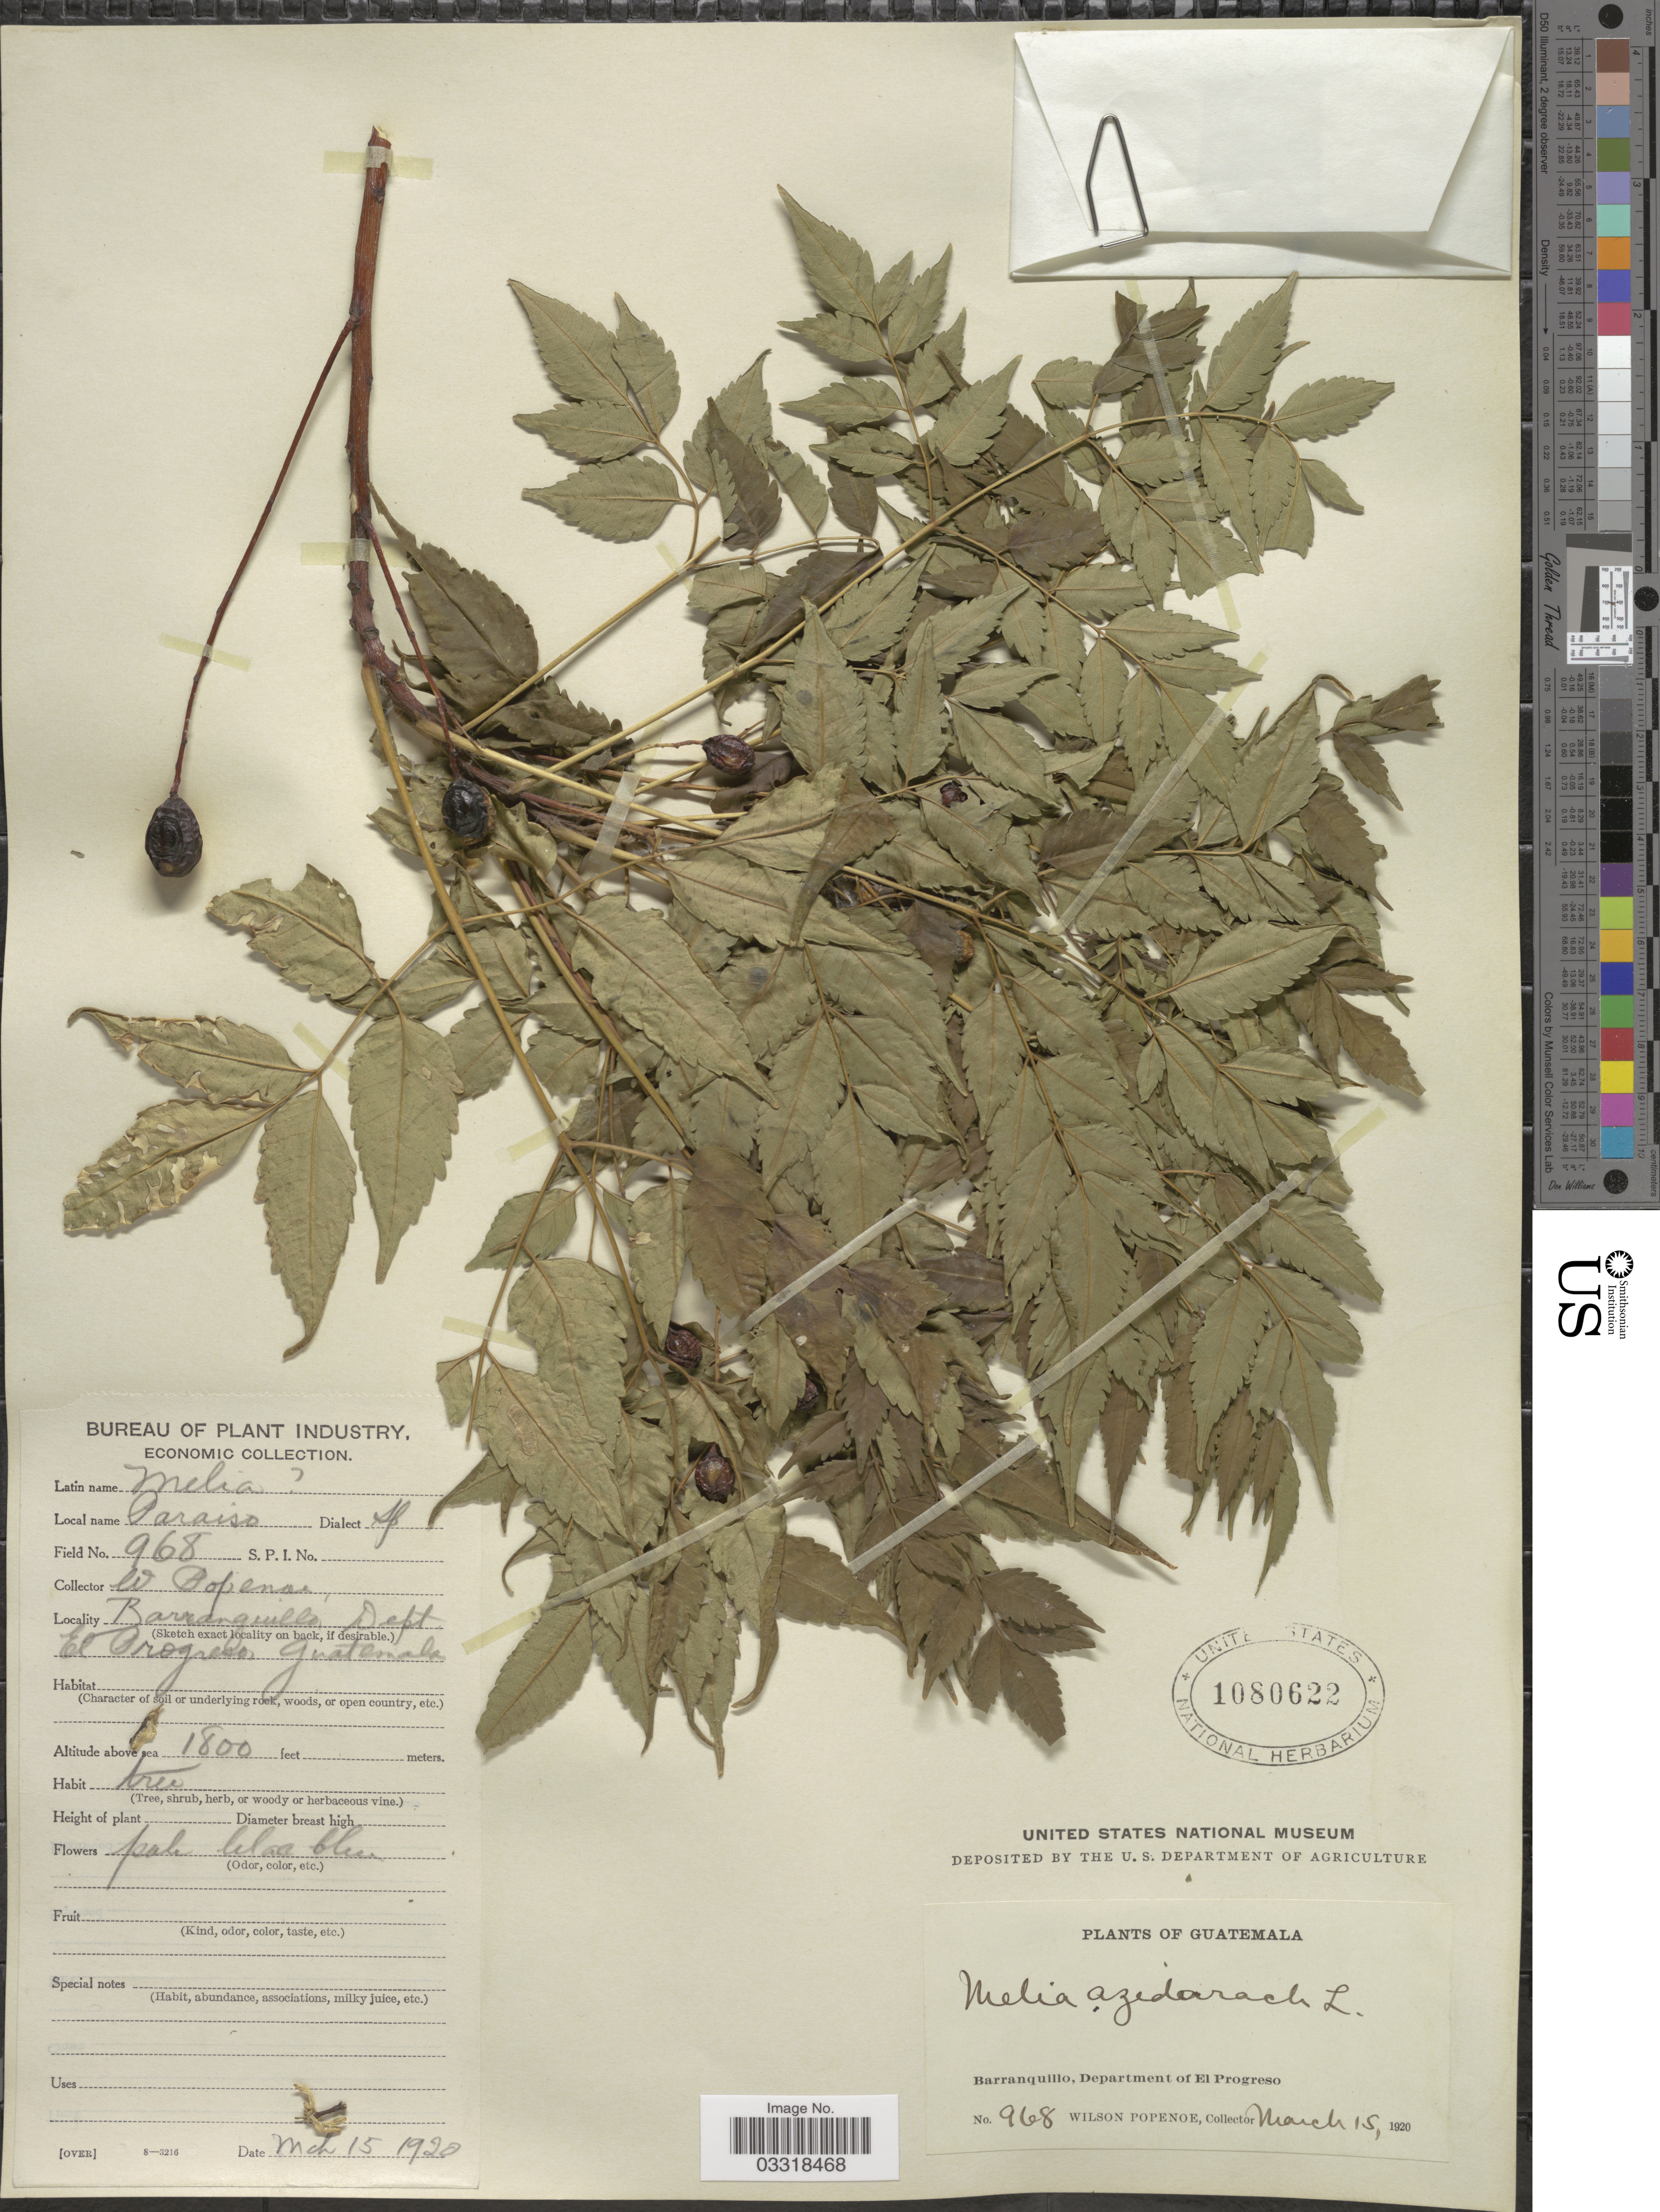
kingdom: Plantae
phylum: Tracheophyta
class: Magnoliopsida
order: Sapindales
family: Meliaceae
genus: Melia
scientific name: Melia azedarach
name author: L.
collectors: F. Popenoe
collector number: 968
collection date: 1920-03-15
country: Guatemala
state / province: El Progreso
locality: Barranquillo, Department of El Progreso.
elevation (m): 549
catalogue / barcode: US 1080622